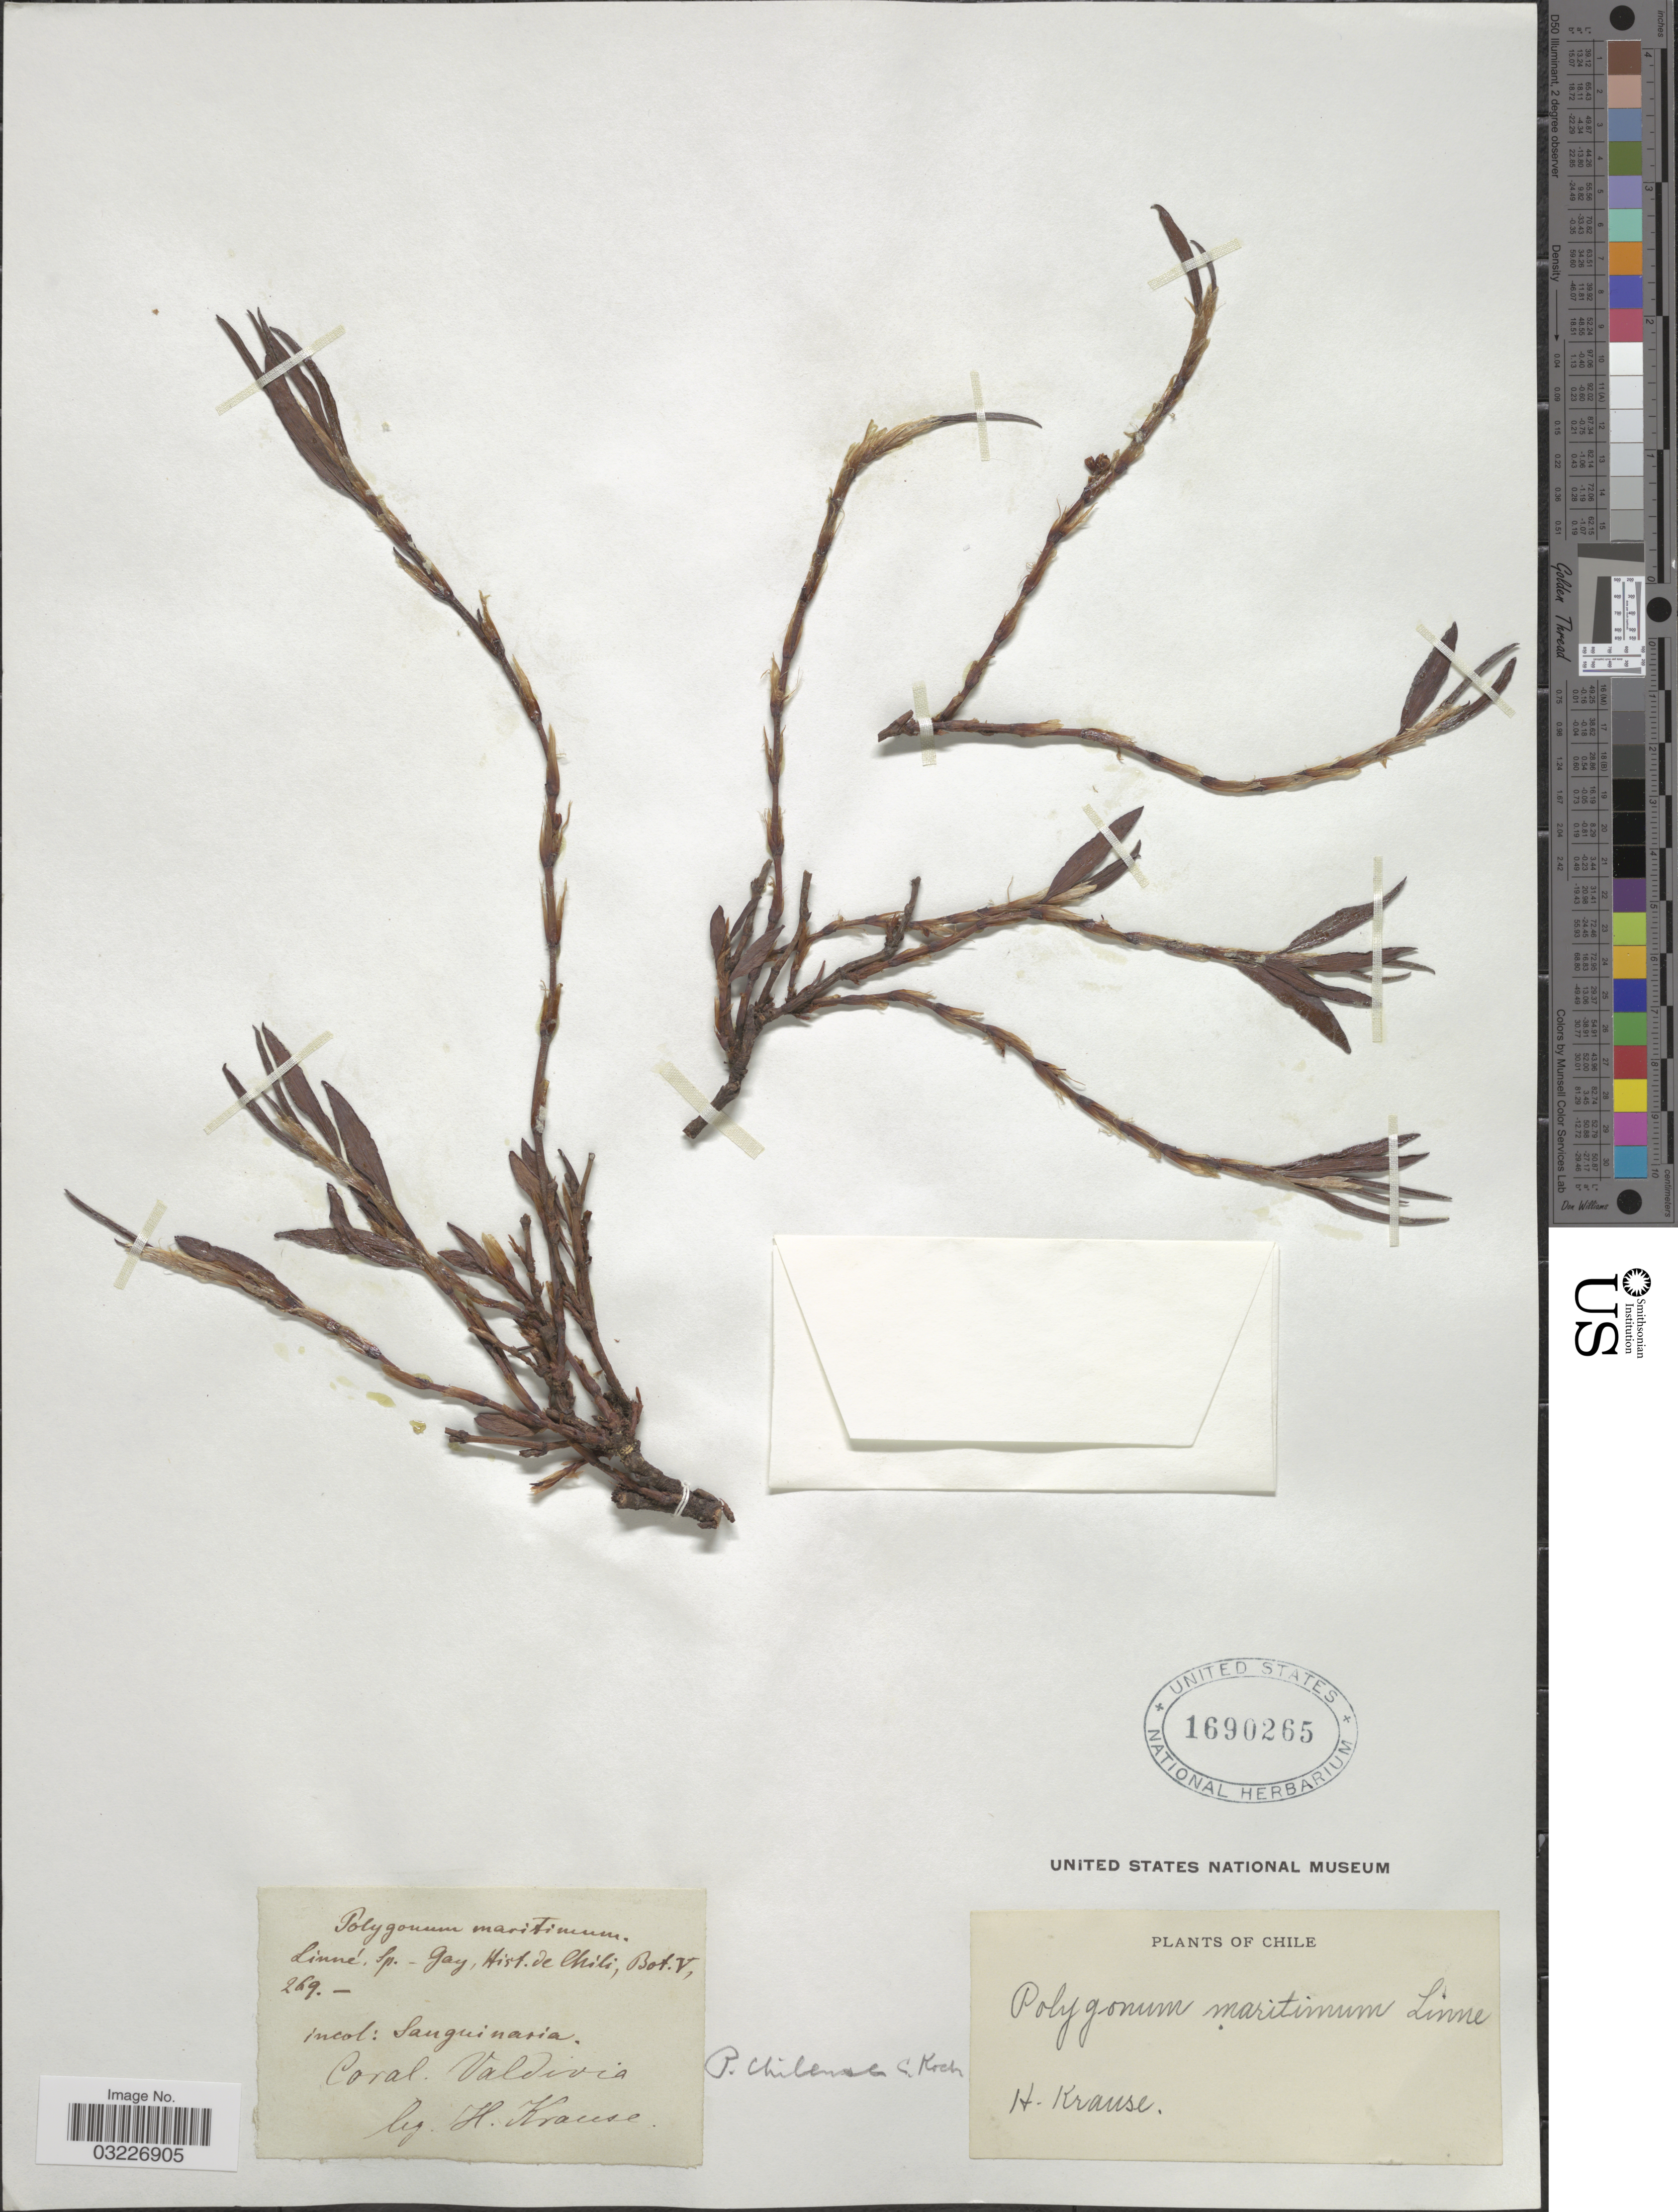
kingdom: Plantae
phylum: Tracheophyta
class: Magnoliopsida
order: Caryophyllales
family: Polygonaceae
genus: Polygonum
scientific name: Polygonum maritimum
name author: L.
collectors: H. Krause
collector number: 269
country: Chile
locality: Incol: Sanguinaria, Coral. Valdivia.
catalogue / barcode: US 1690265